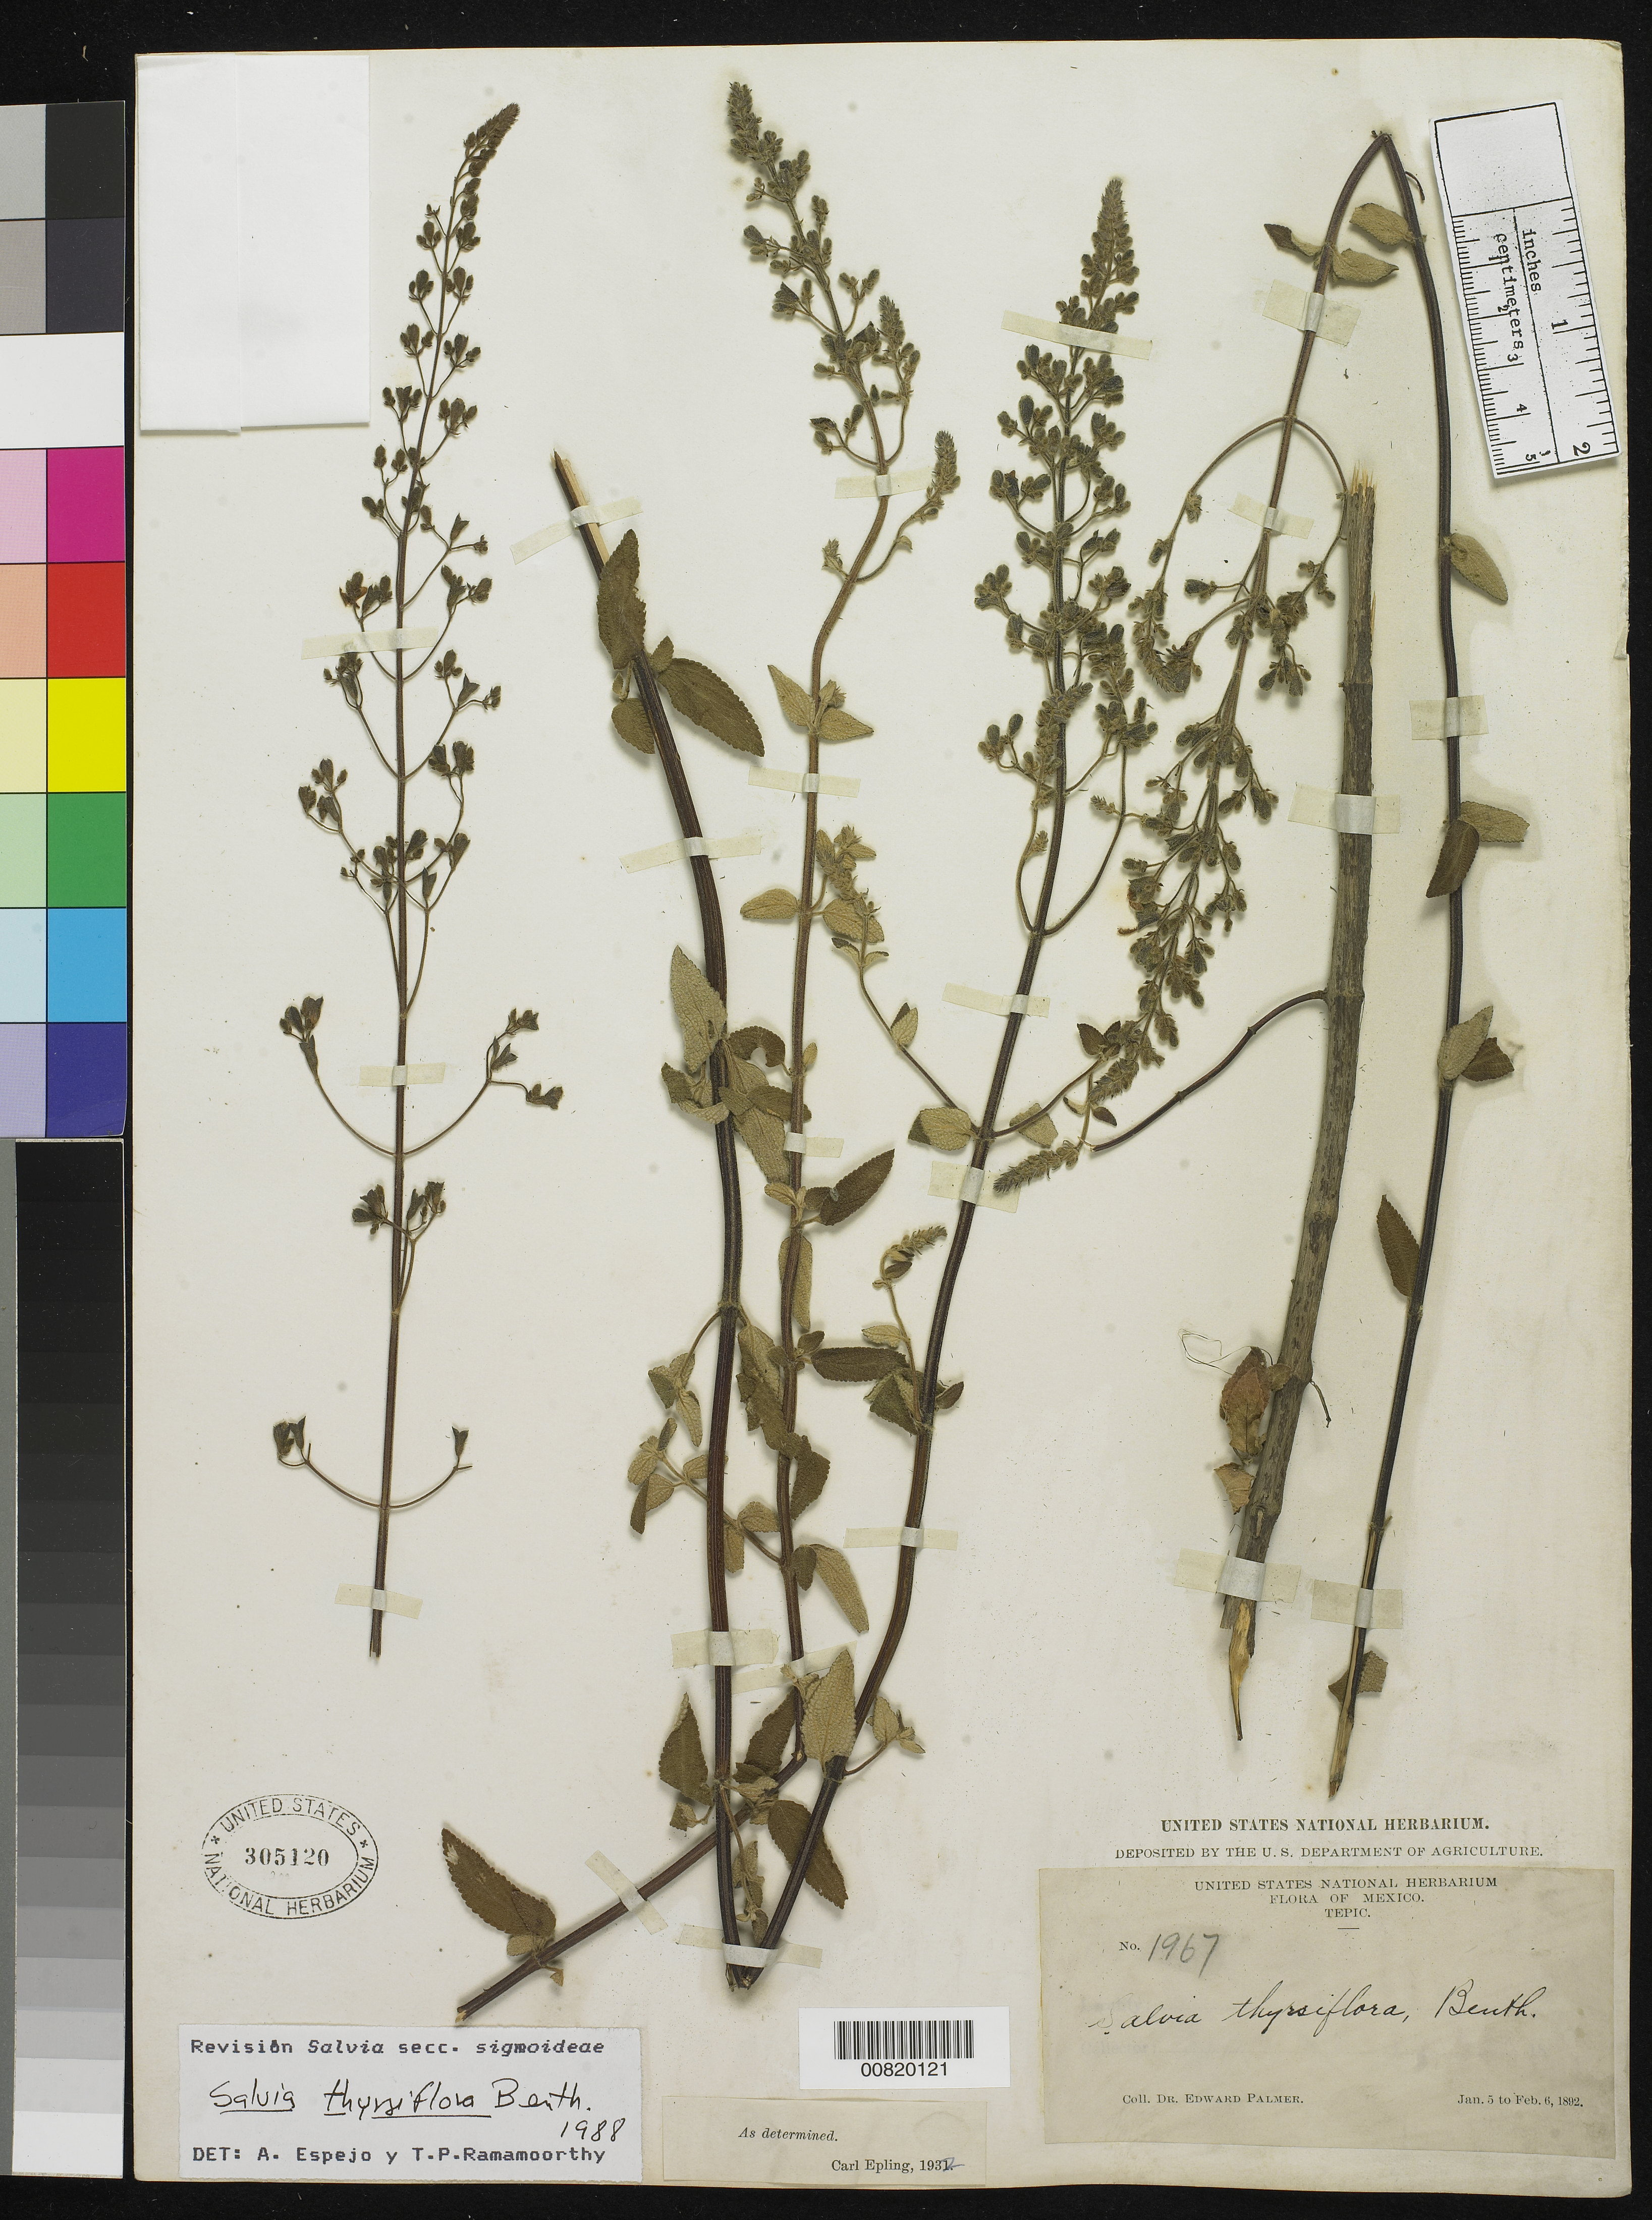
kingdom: Plantae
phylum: Tracheophyta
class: Magnoliopsida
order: Lamiales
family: Lamiaceae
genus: Salvia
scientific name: Salvia thyrsiflora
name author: Benth.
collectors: E. Palmer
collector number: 1967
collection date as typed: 05 Jan 1892 to 06 Feb 1892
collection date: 1892-01-05/1892-02-06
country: Mexico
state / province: Nayarit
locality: Tepic, Nayarit.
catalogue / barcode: US 305120